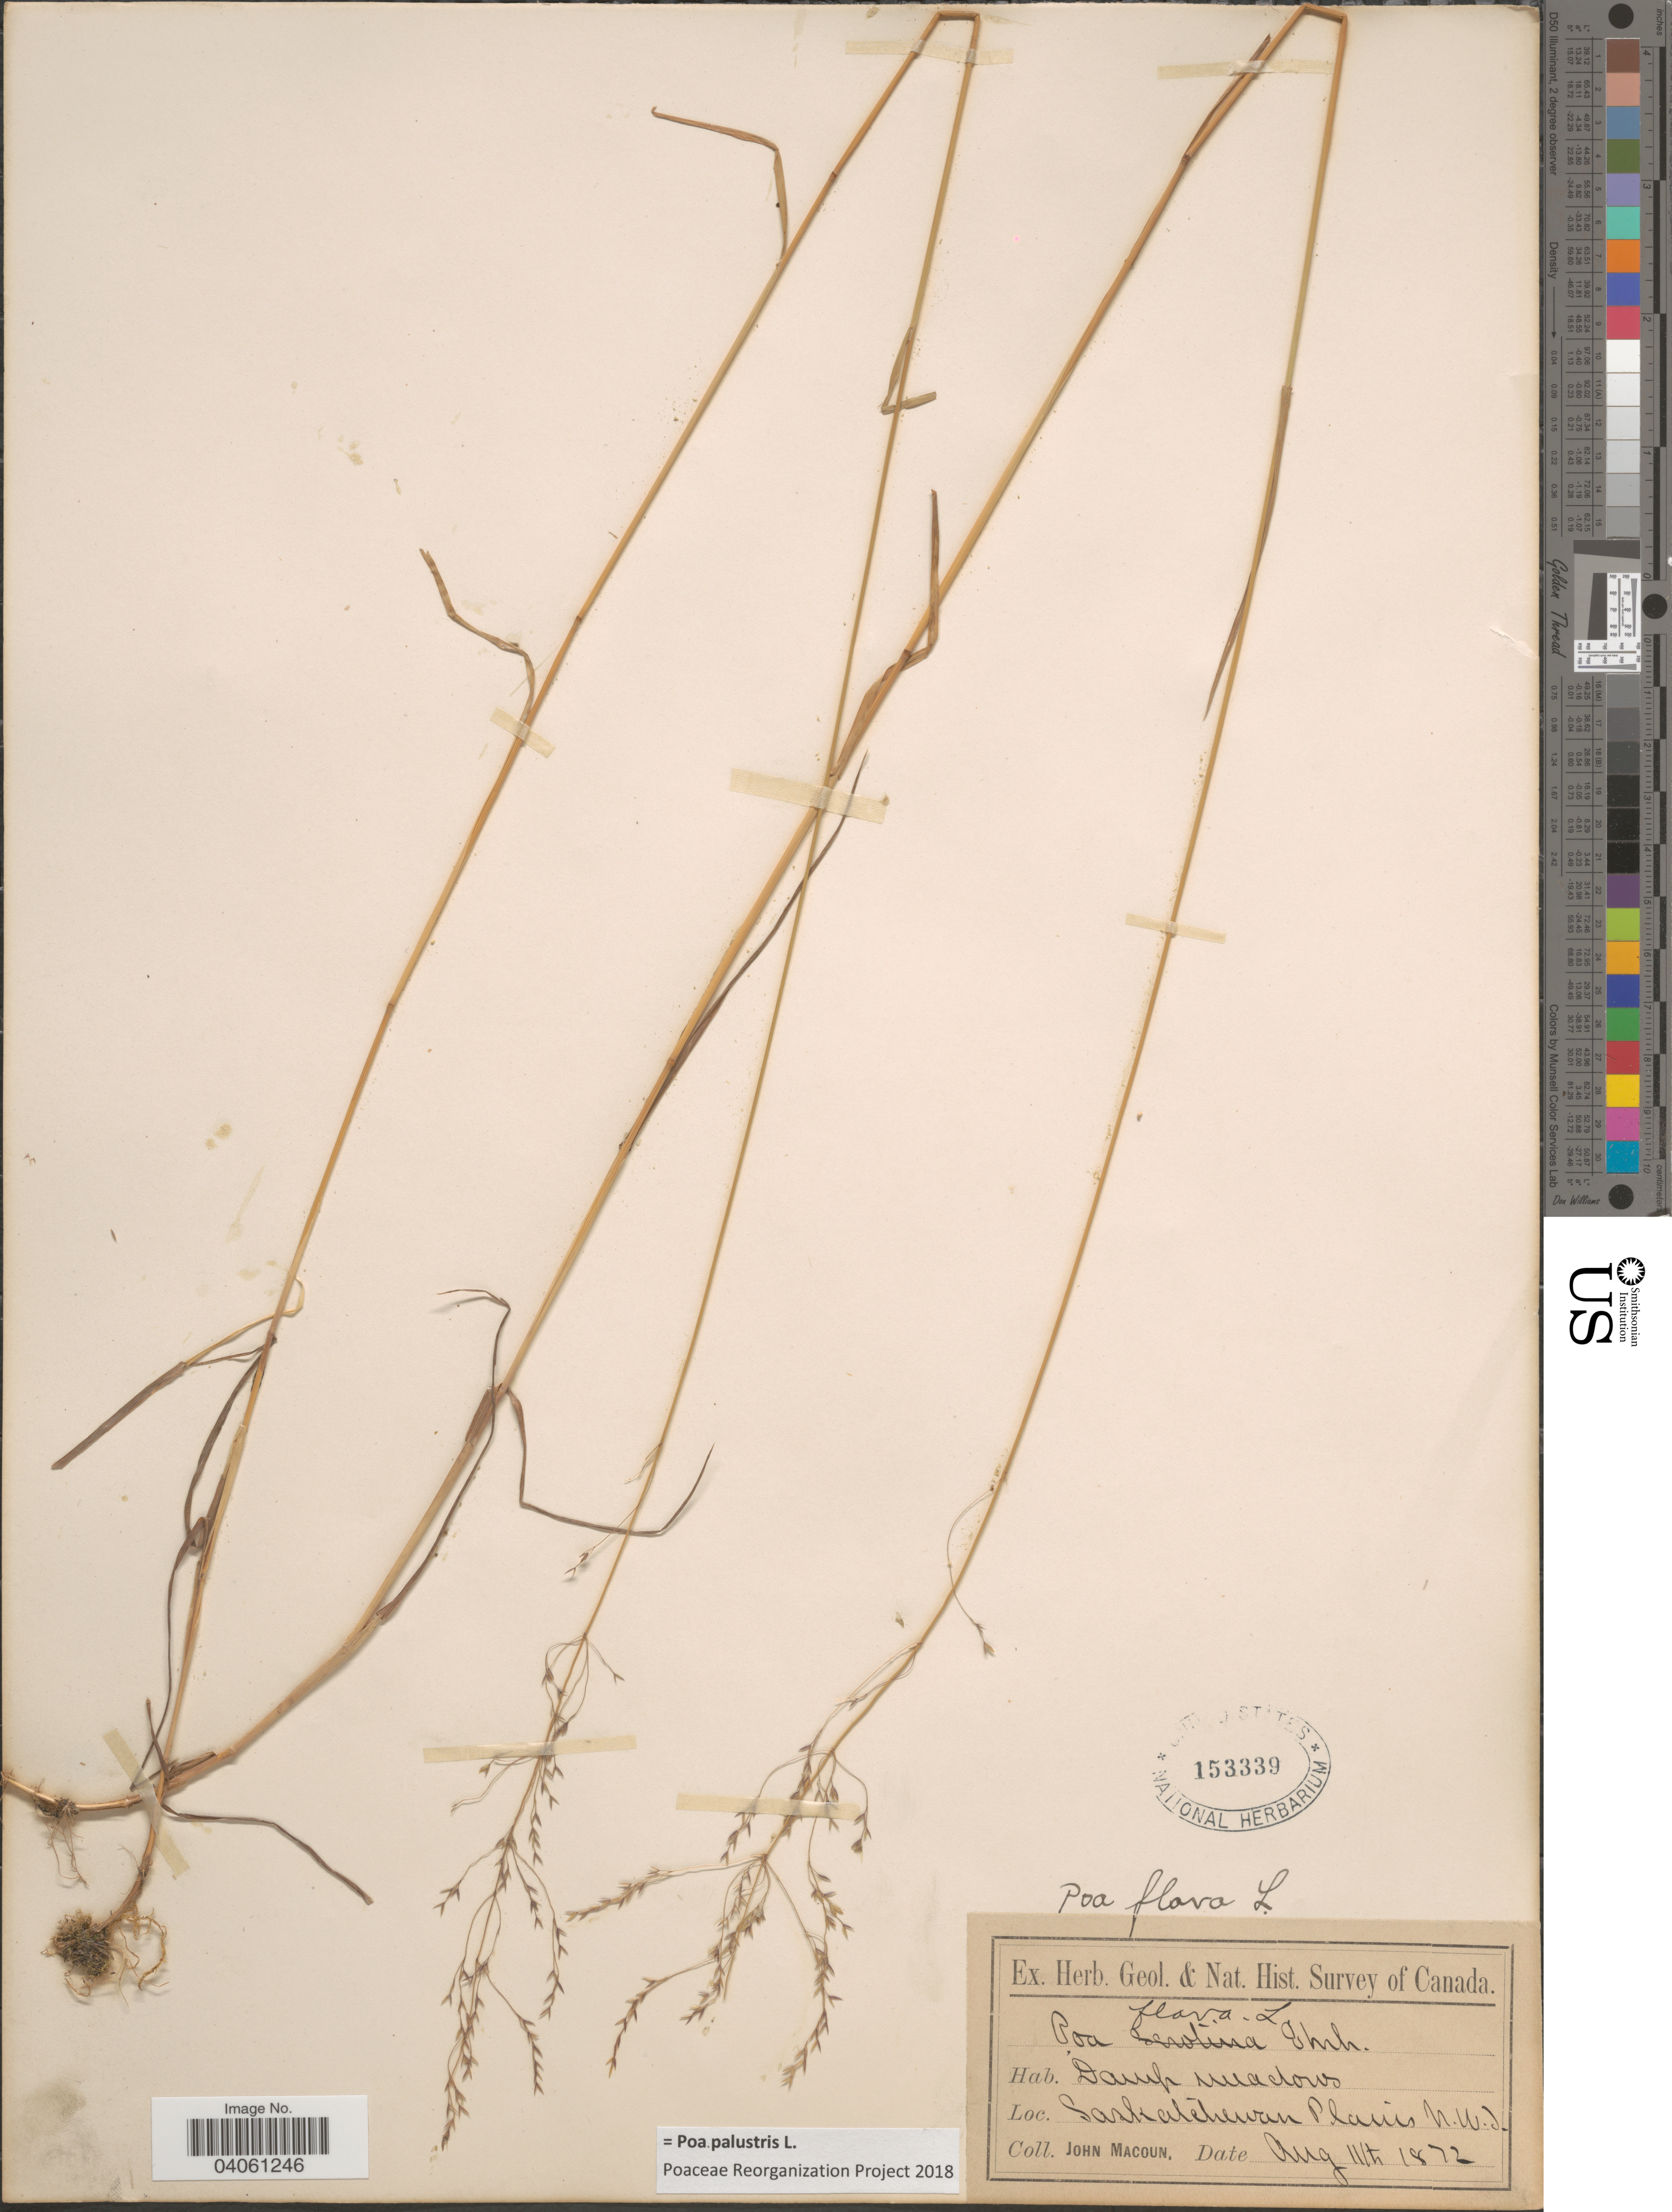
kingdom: Plantae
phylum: Tracheophyta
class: Liliopsida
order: Poales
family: Poaceae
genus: Poa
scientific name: Poa palustris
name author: L.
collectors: J. Macoun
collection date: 1872-08-11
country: Canada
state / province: Northwest Territories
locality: Damp meadows. Saskatchewan Plains.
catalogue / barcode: US 153339